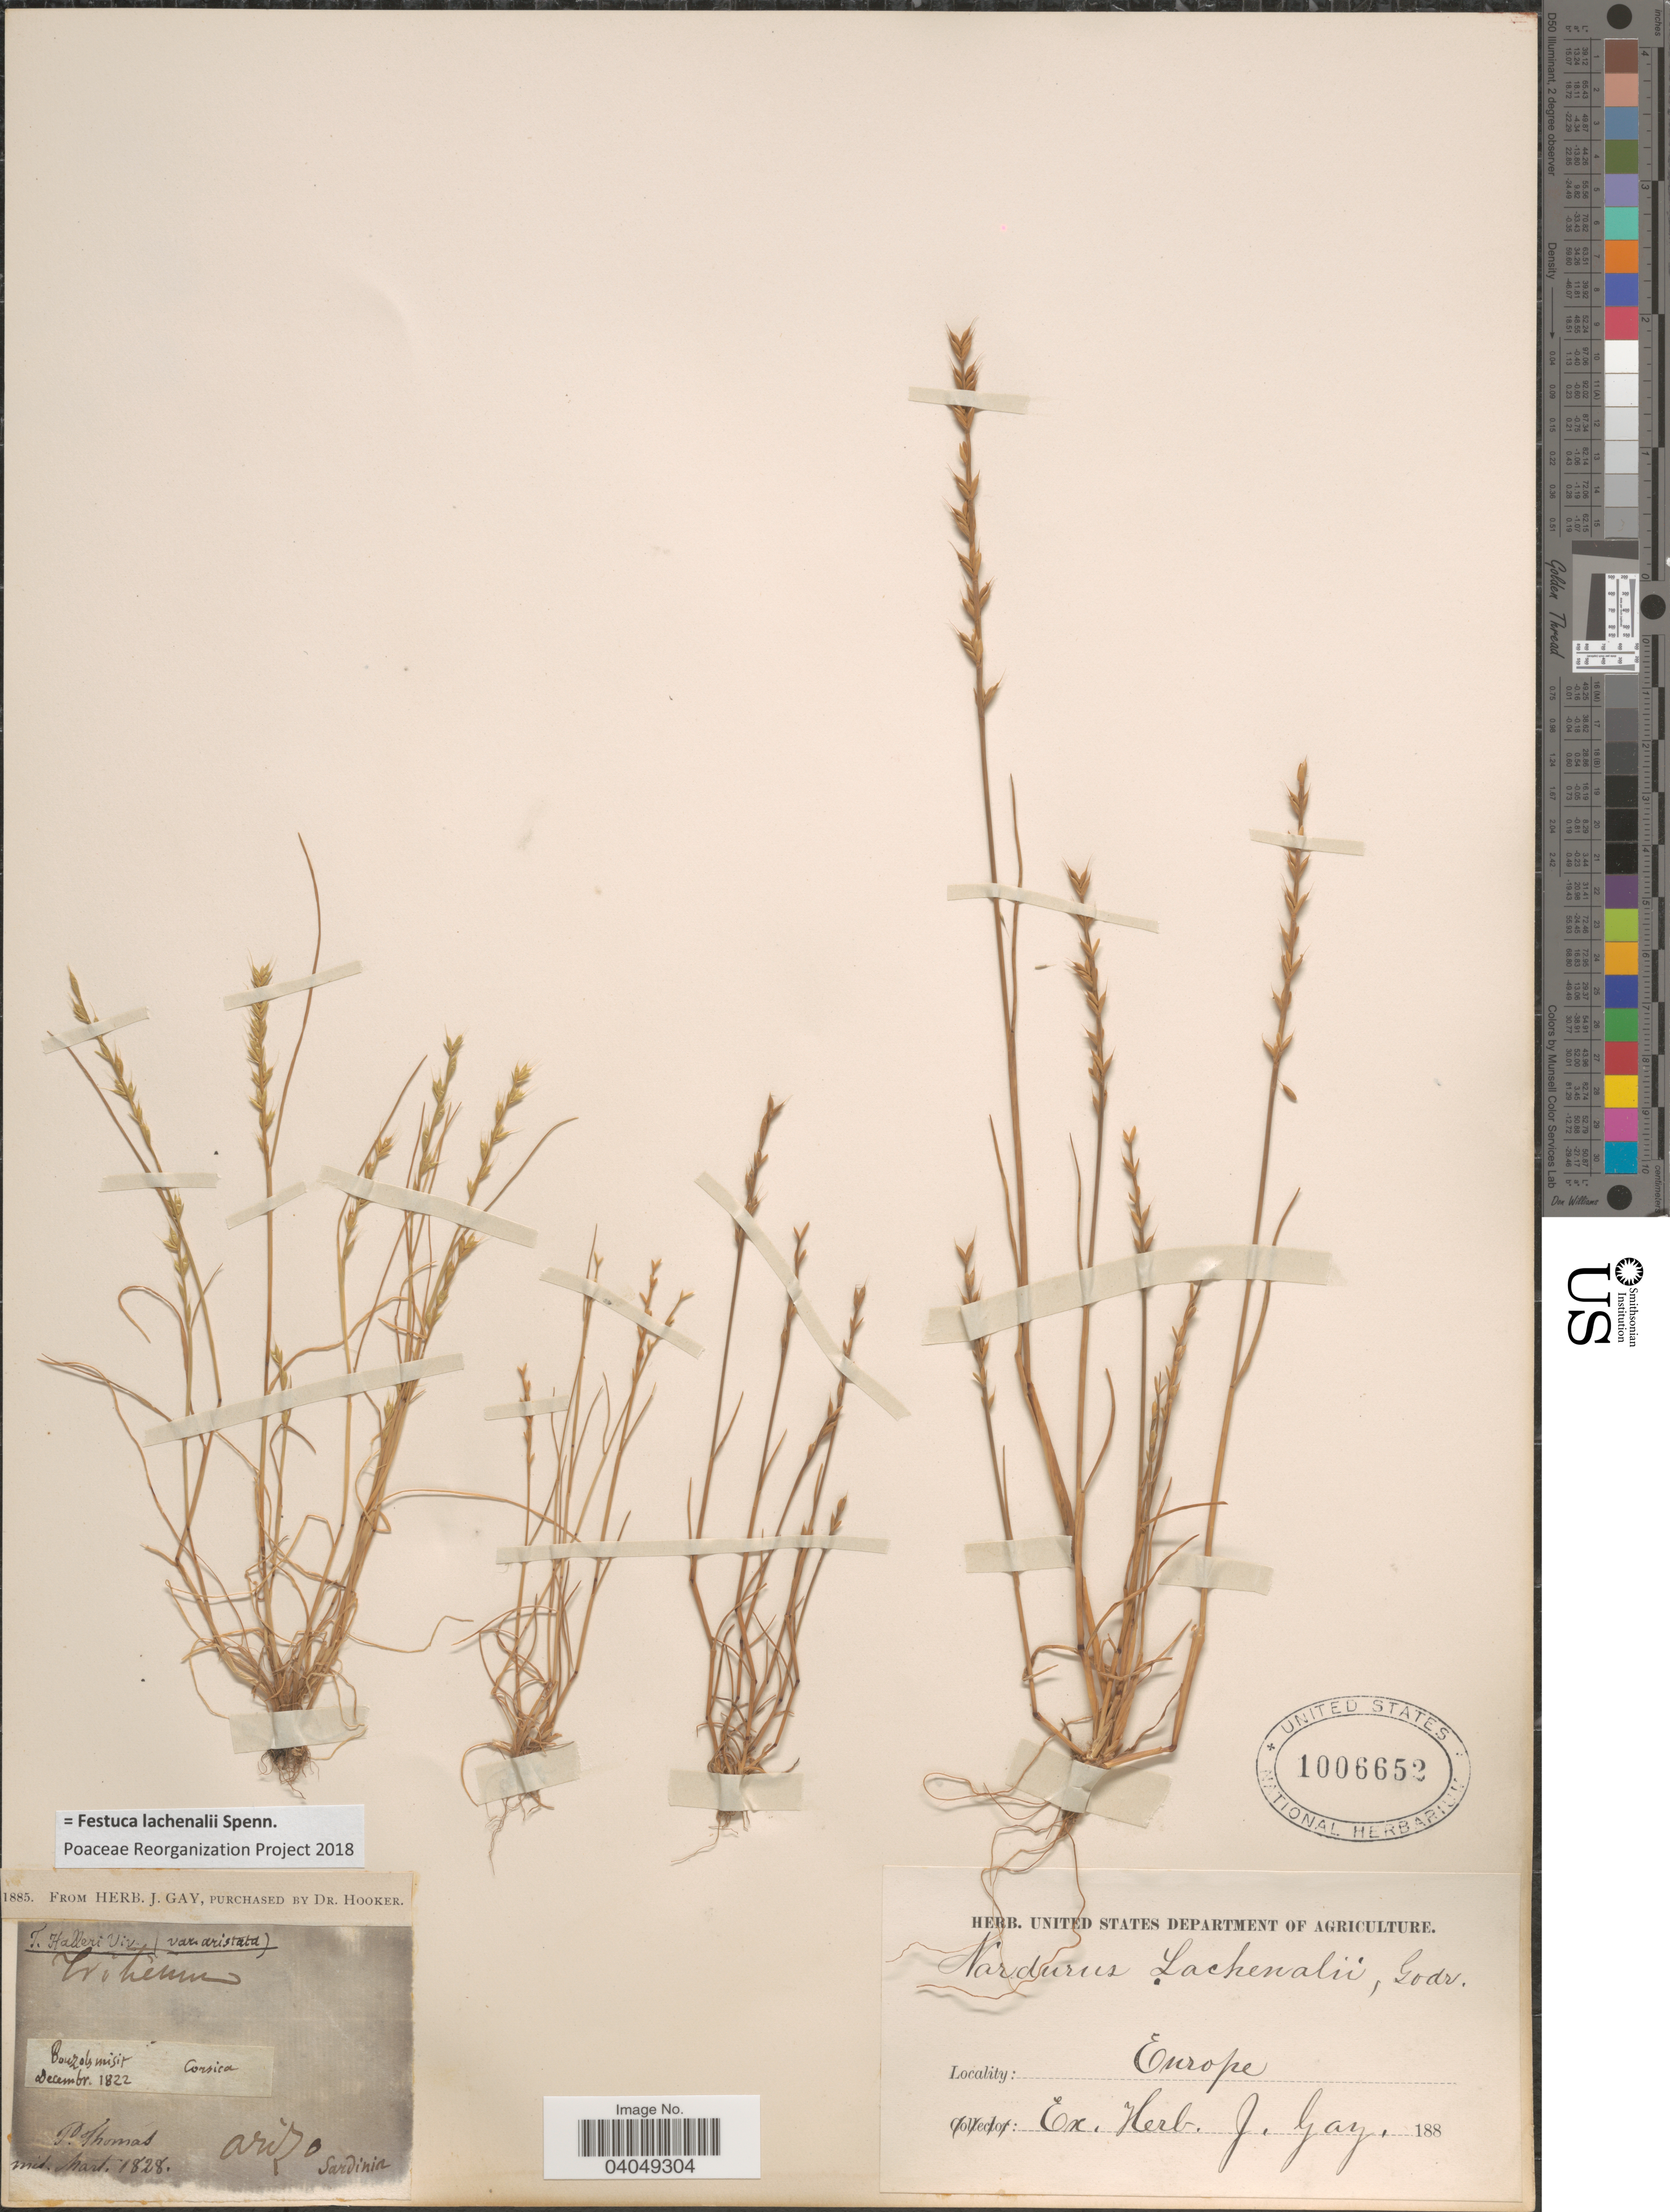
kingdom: Plantae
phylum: Tracheophyta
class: Liliopsida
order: Poales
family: Poaceae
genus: Festuca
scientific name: Festuca lachenalii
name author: Spenn.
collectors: P. Thomas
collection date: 1822-12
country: Italy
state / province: Sardegna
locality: Corsica. Arizo Sardinia. Europe.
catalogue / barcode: US 1006652